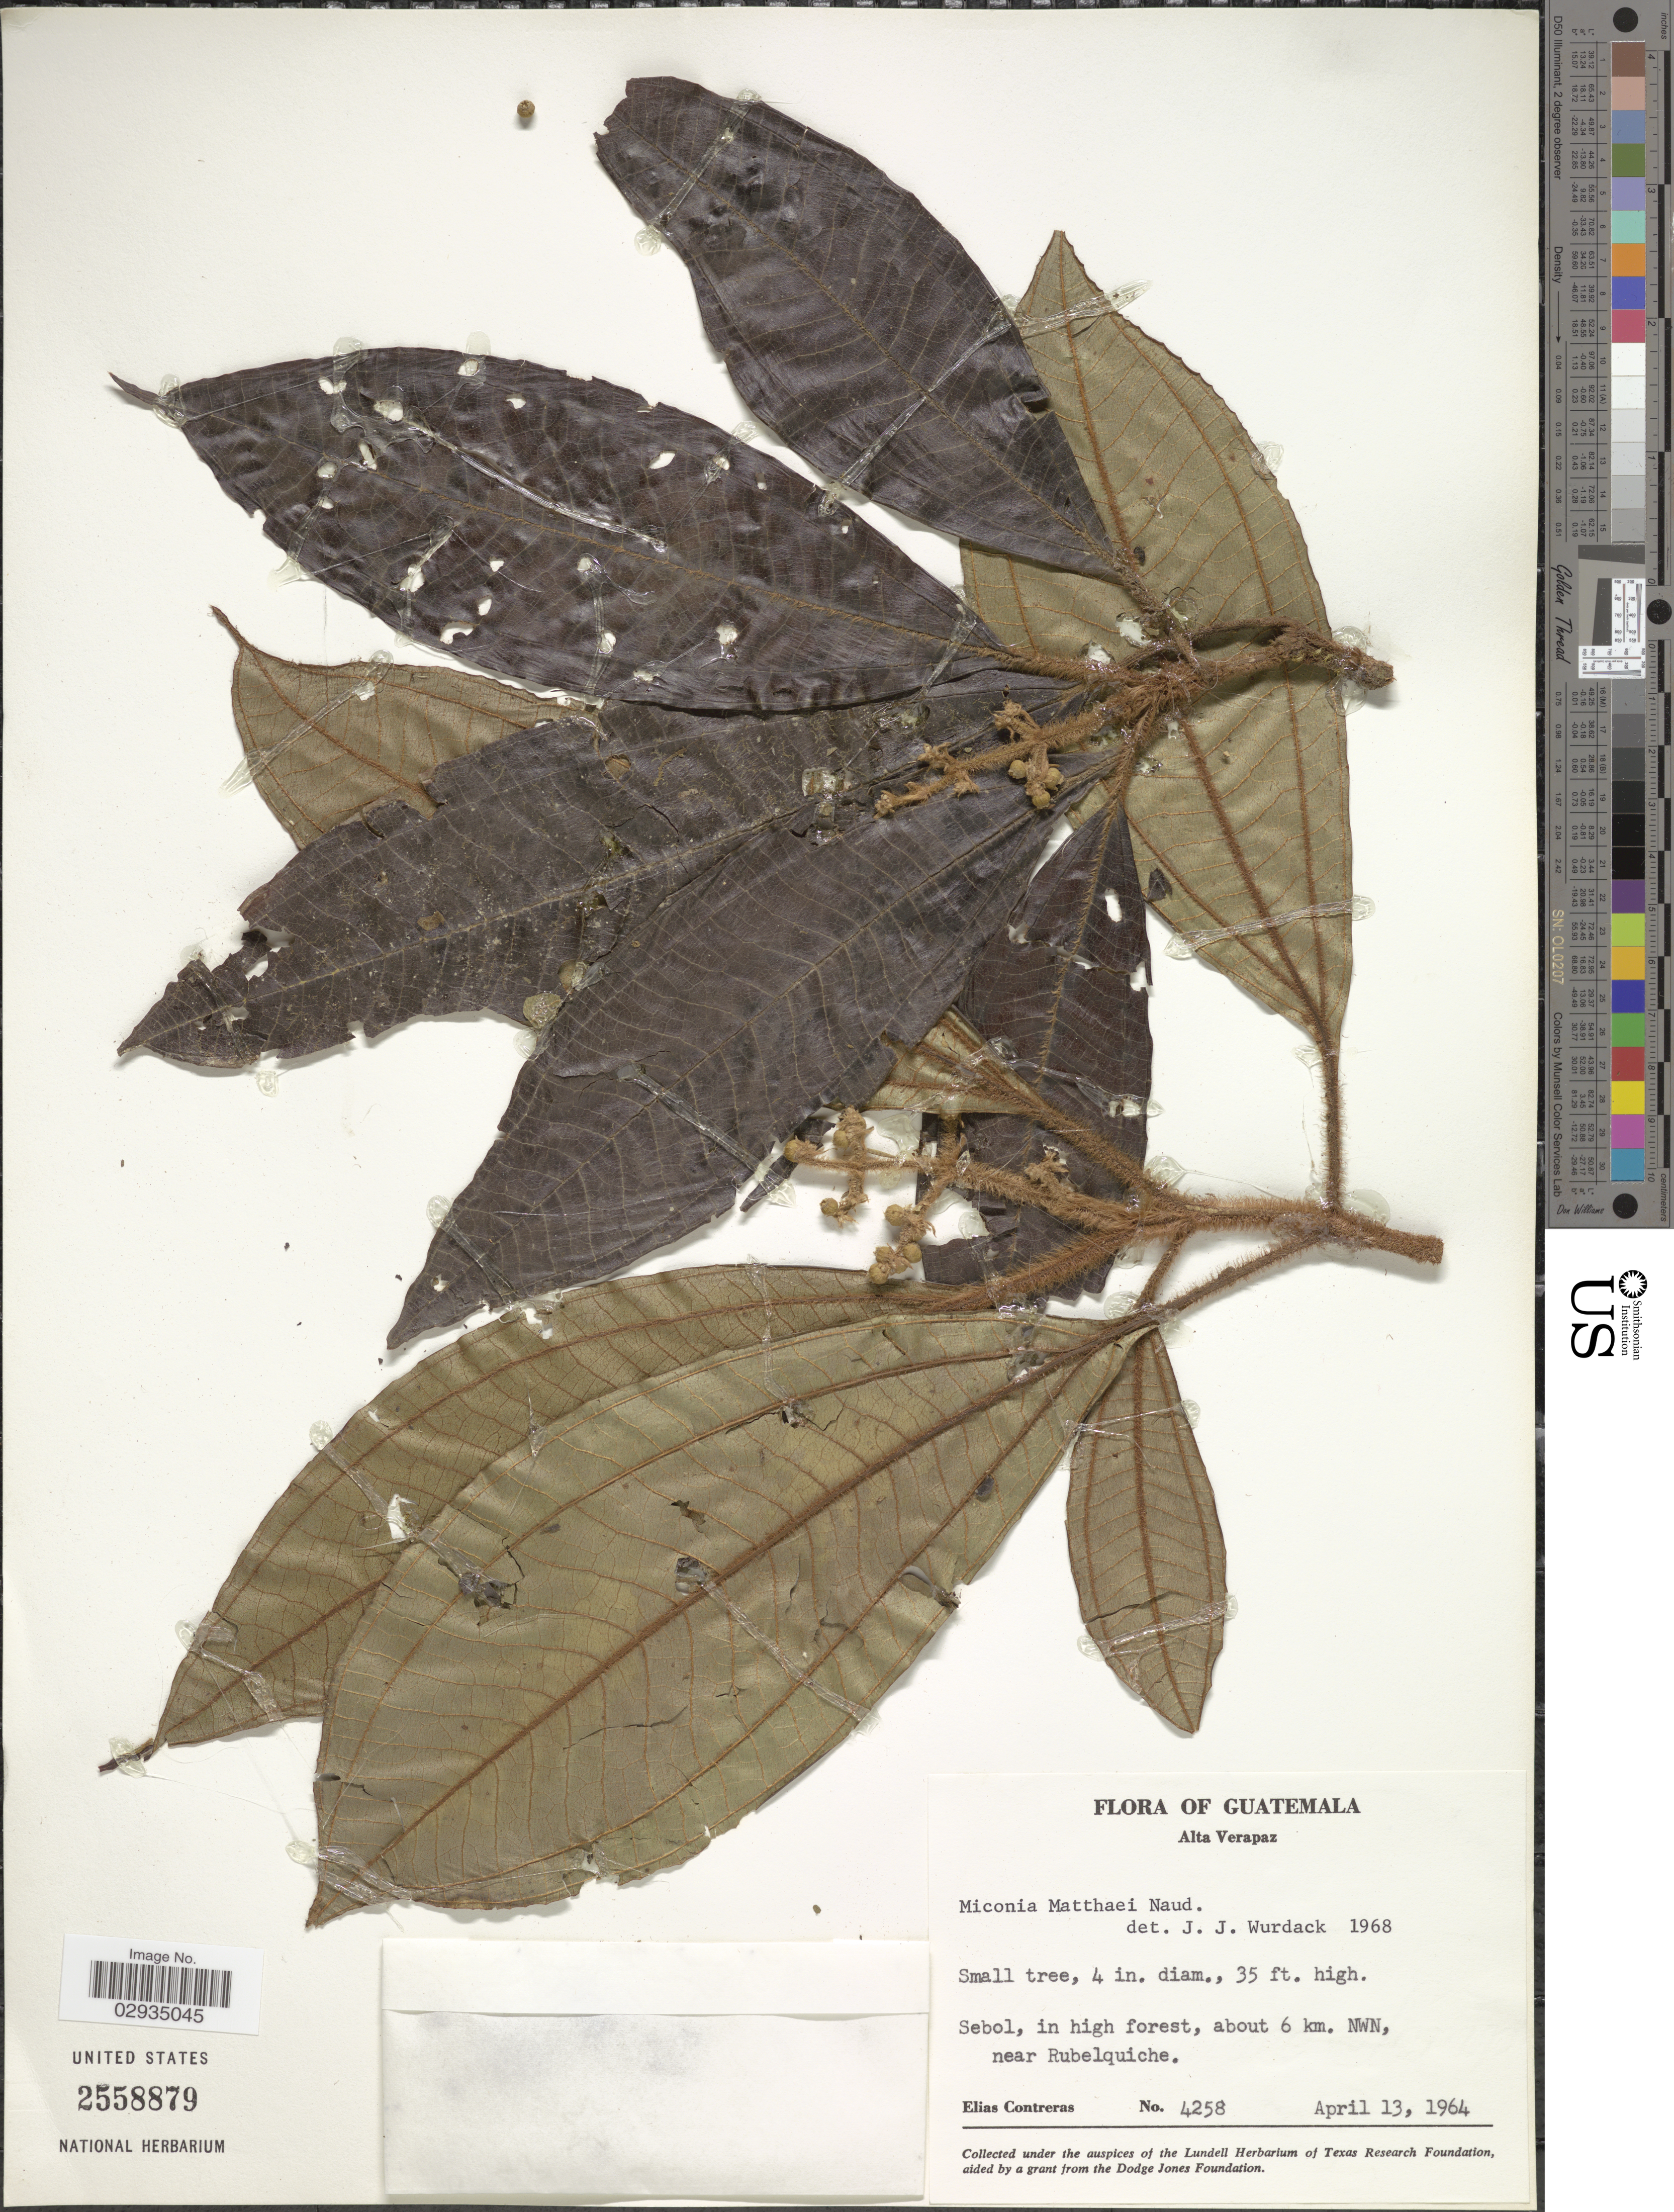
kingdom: Plantae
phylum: Tracheophyta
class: Magnoliopsida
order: Myrtales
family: Melastomataceae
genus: Miconia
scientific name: Miconia matthaei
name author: Naudin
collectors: E. Contreras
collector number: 4258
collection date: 1964-04-13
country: Guatemala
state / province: Alta Verapaz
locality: Sebol, in high forest, about 6 km. NWN, near Rubelquiche.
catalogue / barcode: US 2558879